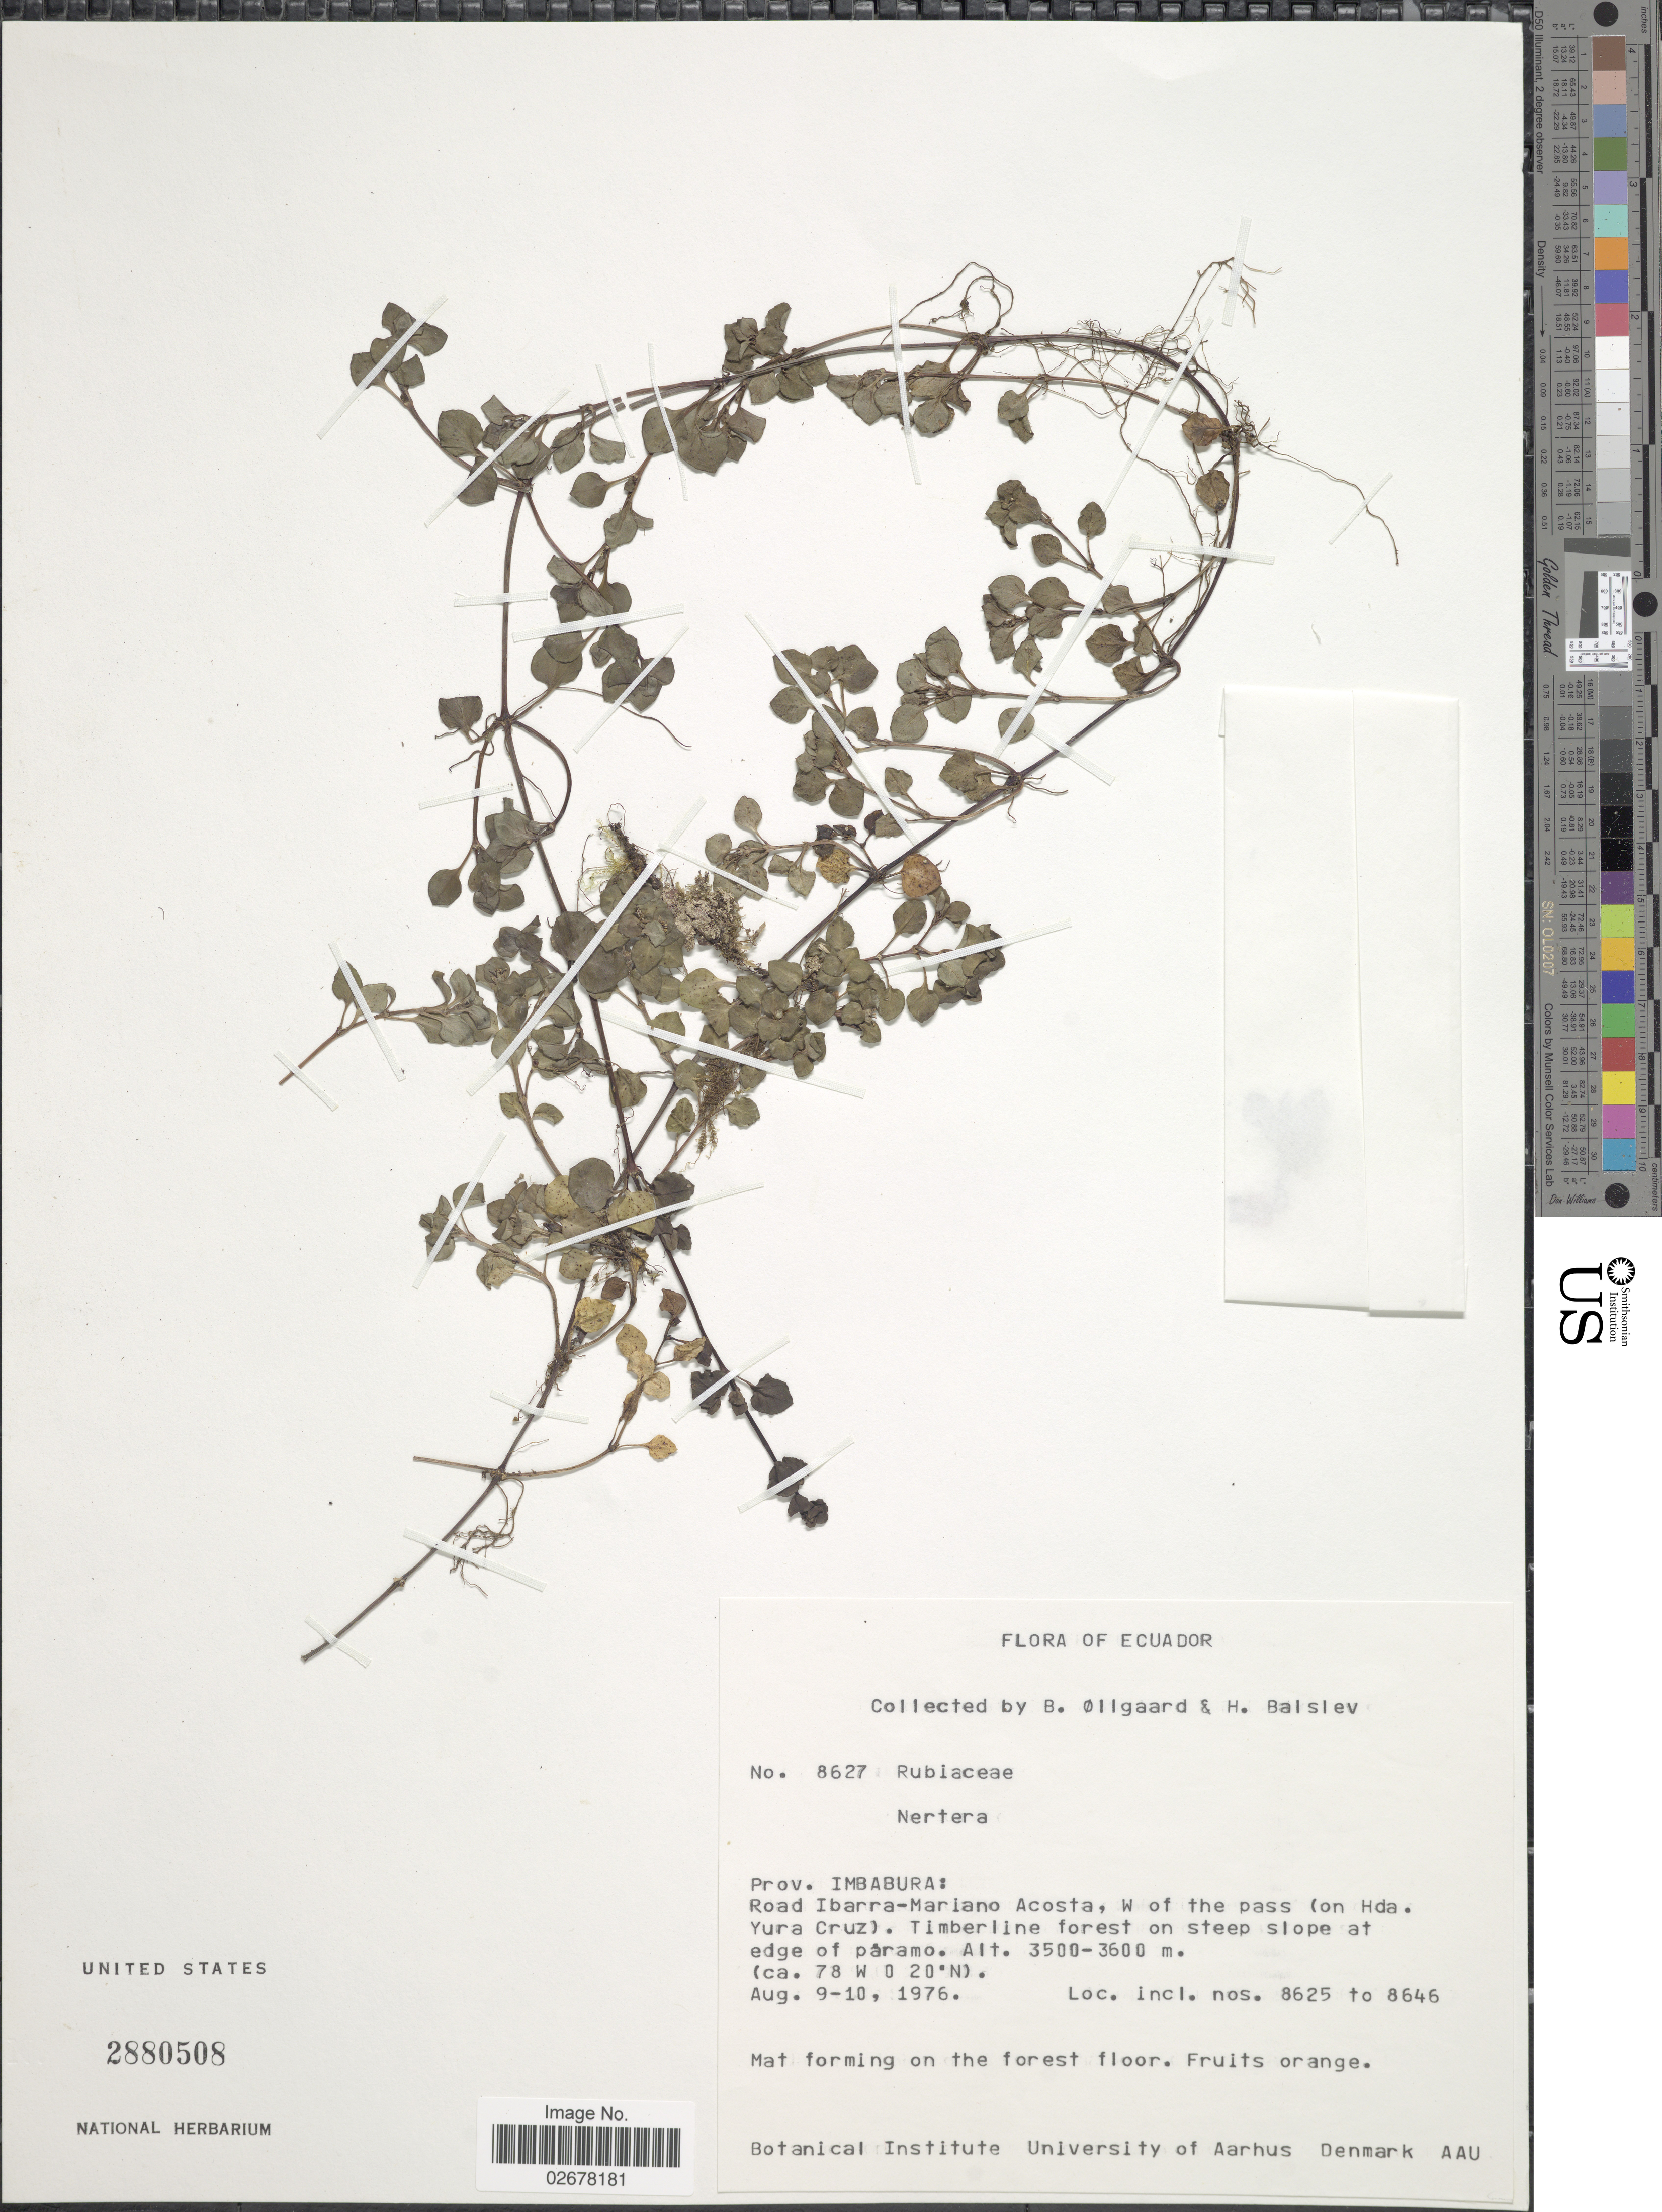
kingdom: Plantae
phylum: Tracheophyta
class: Magnoliopsida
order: Gentianales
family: Rubiaceae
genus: Nertera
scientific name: Nertera depressa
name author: Banks & Sol. ex Gaertn.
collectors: B. Øllgaard & H. Balslev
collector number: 8627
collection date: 1976-08-09/1976-08-10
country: Ecuador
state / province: Imbabura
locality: Road Ibarra-Mariano Acosta, W of the pass (on Hda. Yura Cruz). Timberline forest on steep slope at edge of páramo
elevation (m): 3500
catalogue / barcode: US 2880508